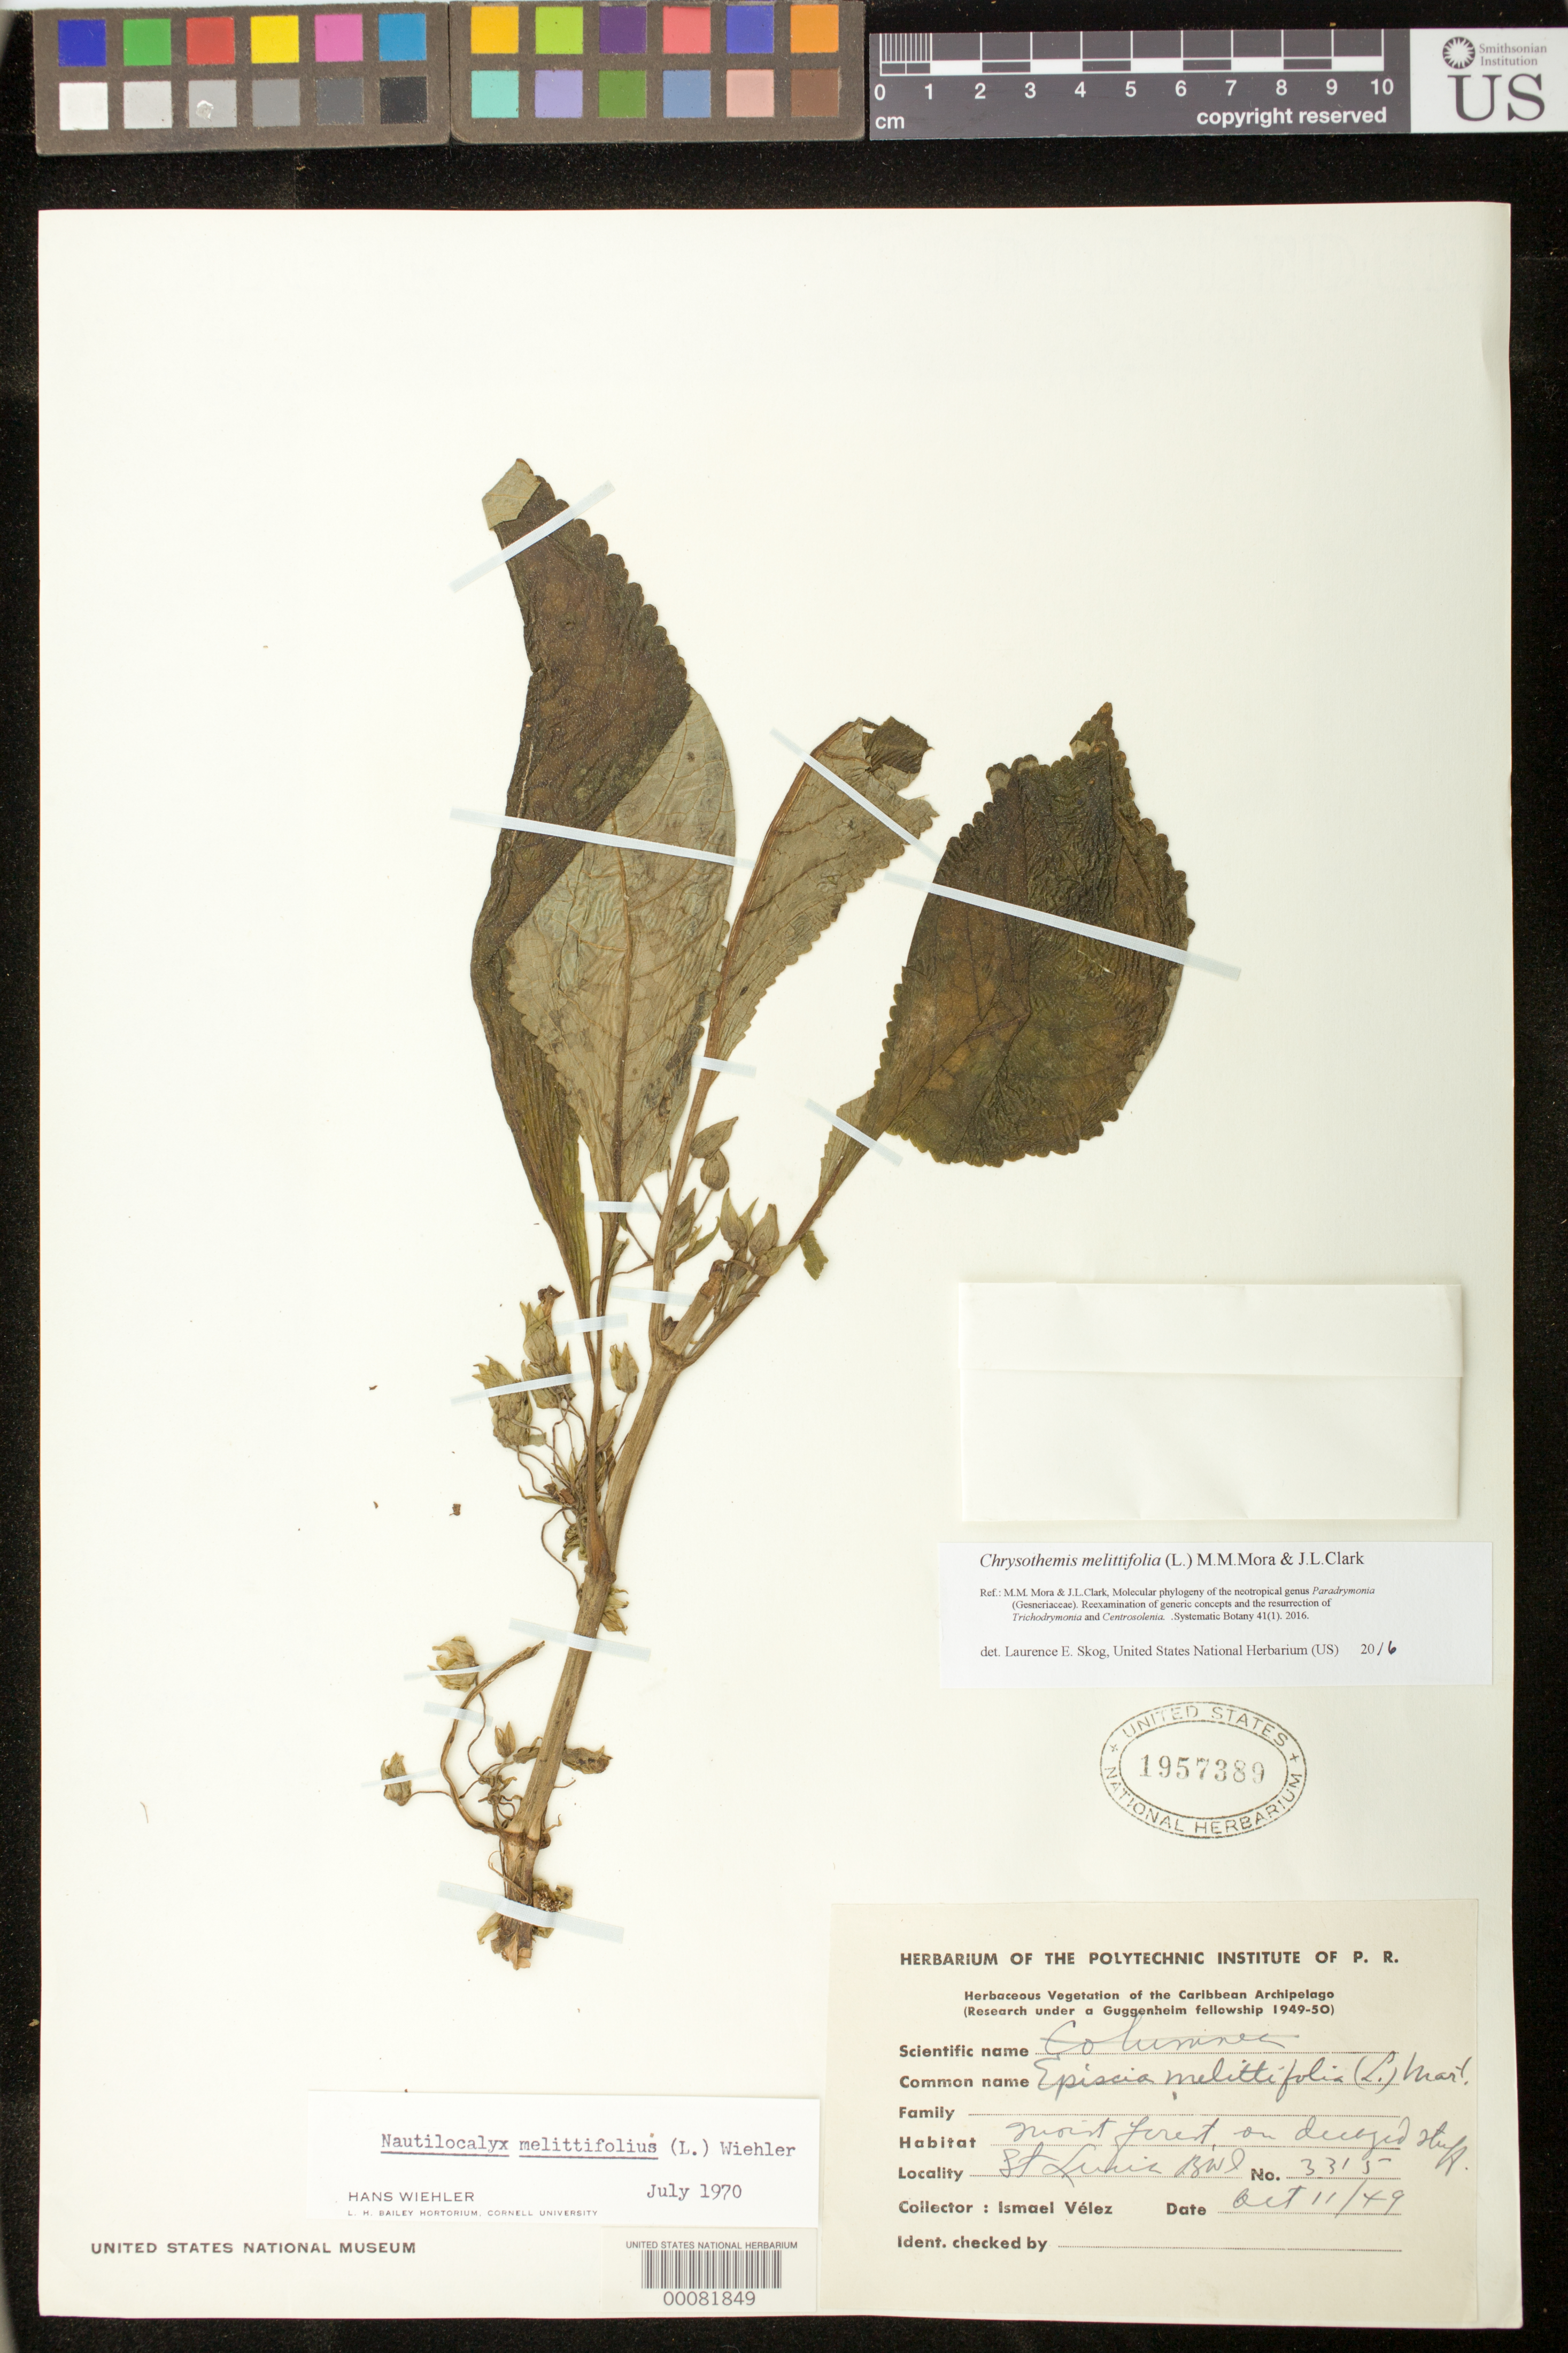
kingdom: Plantae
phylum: Tracheophyta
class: Magnoliopsida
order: Lamiales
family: Gesneriaceae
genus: Chrysothemis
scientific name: Chrysothemis melittifolia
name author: (L.) M.M. Mora & J.L. Clark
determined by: Skog, Laurence E.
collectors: I. Velez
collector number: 3315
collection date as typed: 11 Oct 1949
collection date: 1949-10-11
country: St. Lucia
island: St. Lucia I.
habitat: Moist forest on decayed stuff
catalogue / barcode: US 1957389